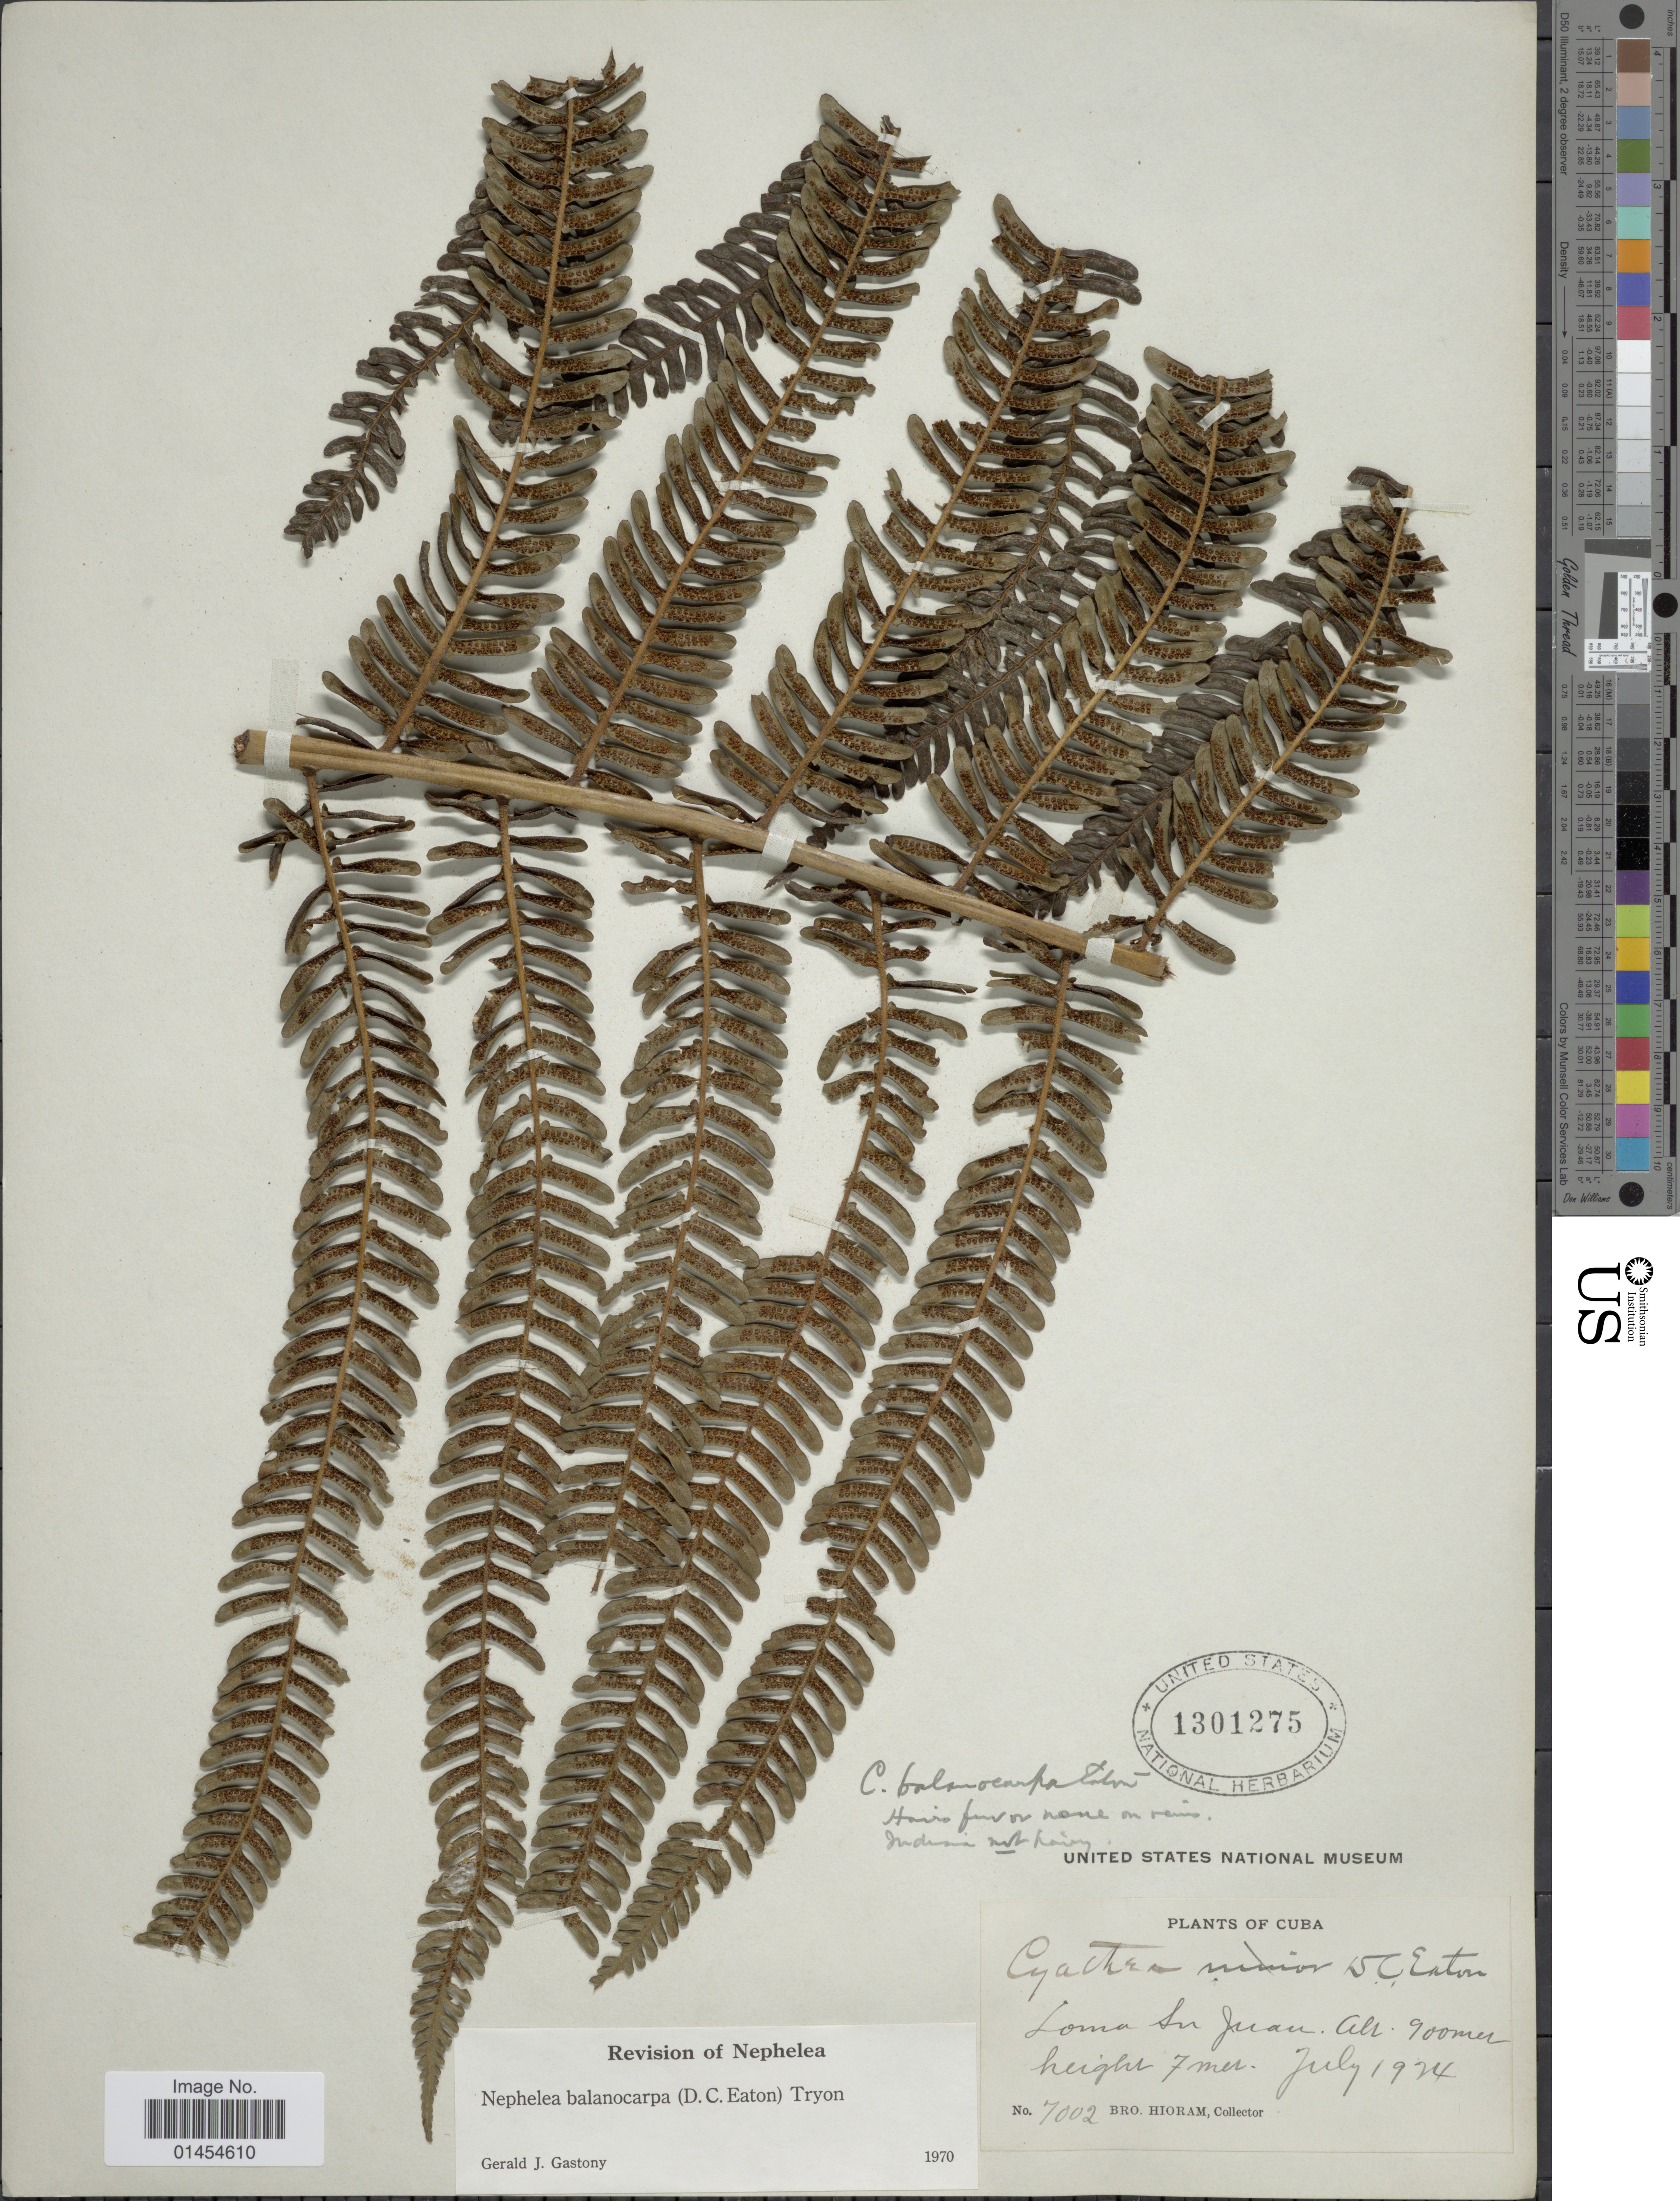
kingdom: Plantae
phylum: Tracheophyta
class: Polypodiopsida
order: Cyatheales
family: Cyatheaceae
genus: Alsophila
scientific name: Alsophila balanocarpa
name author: (D.C. Eaton) D.S. Conant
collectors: Bro. Hioram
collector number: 7002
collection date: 1924-07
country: Cuba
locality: Loma San Juan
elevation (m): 900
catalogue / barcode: US 1301275